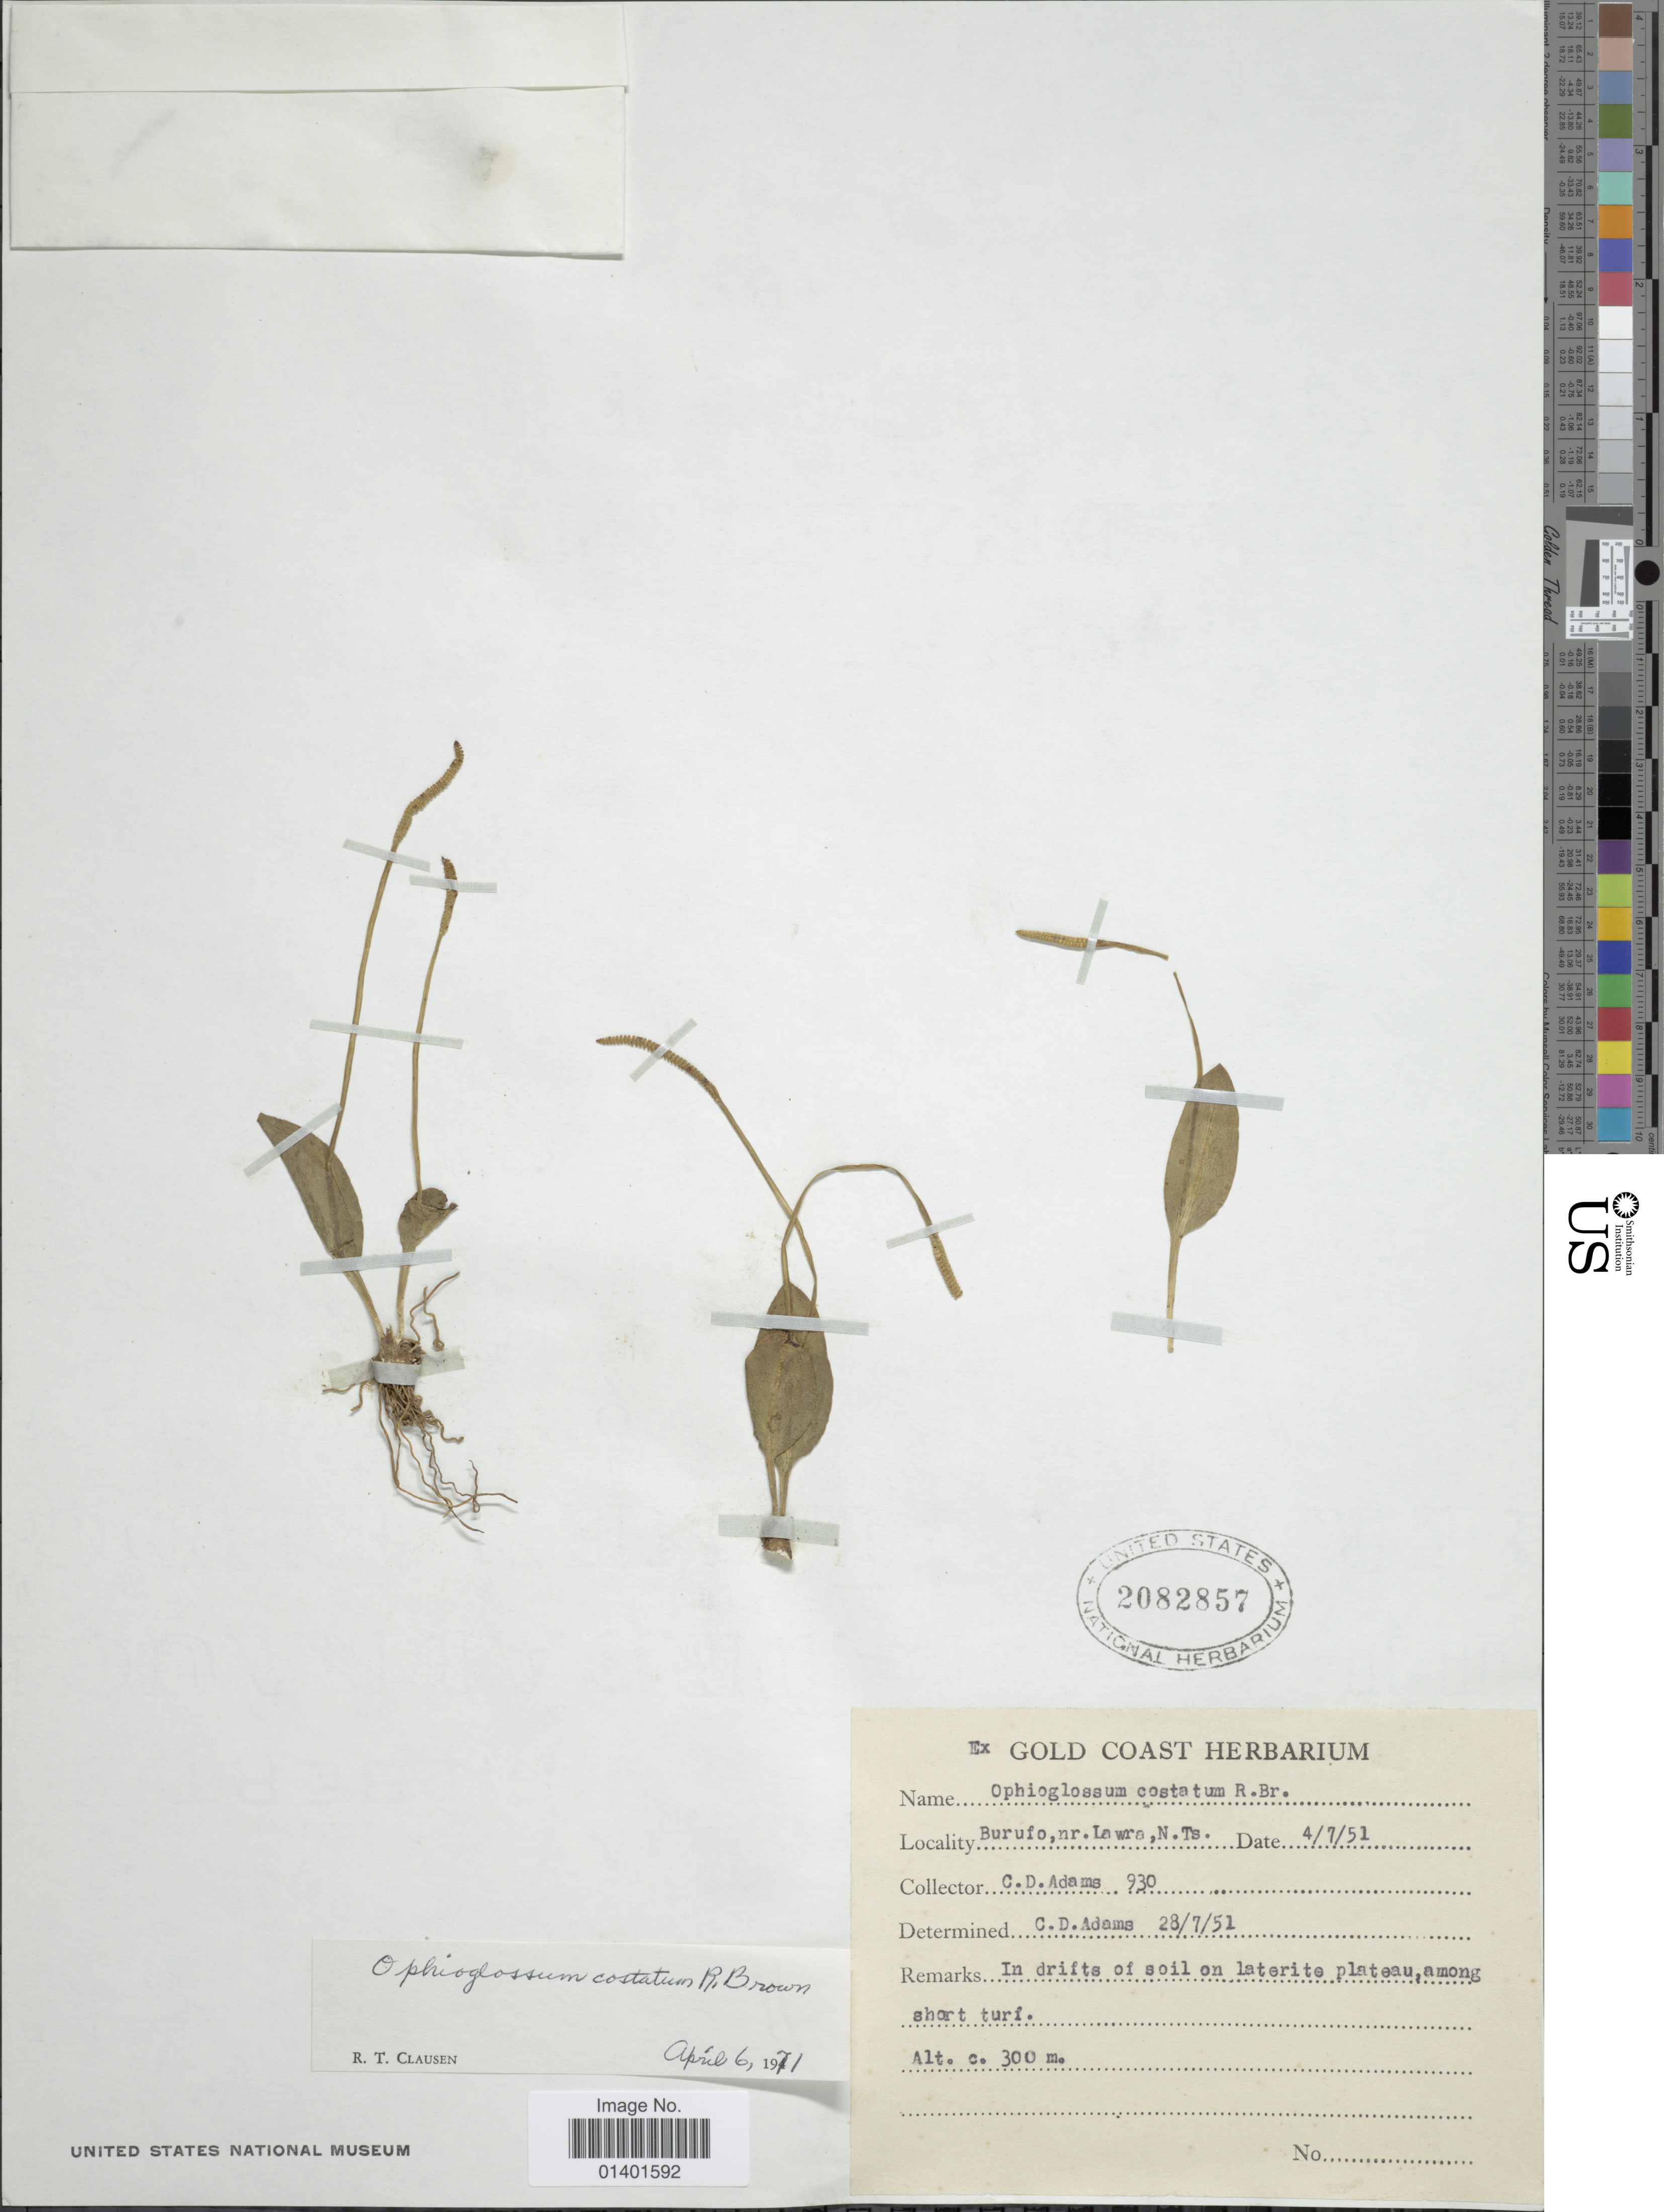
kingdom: Plantae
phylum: Tracheophyta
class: Polypodiopsida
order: Ophioglossales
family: Ophioglossaceae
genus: Ophioglossum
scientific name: Ophioglossum costatum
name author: R. Br.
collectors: C. D. Adams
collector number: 930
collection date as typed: Transcribed d/m/y: 4/7/51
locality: Brufu, nr. Lawra, N. TS.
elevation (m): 300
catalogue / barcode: US 2082857